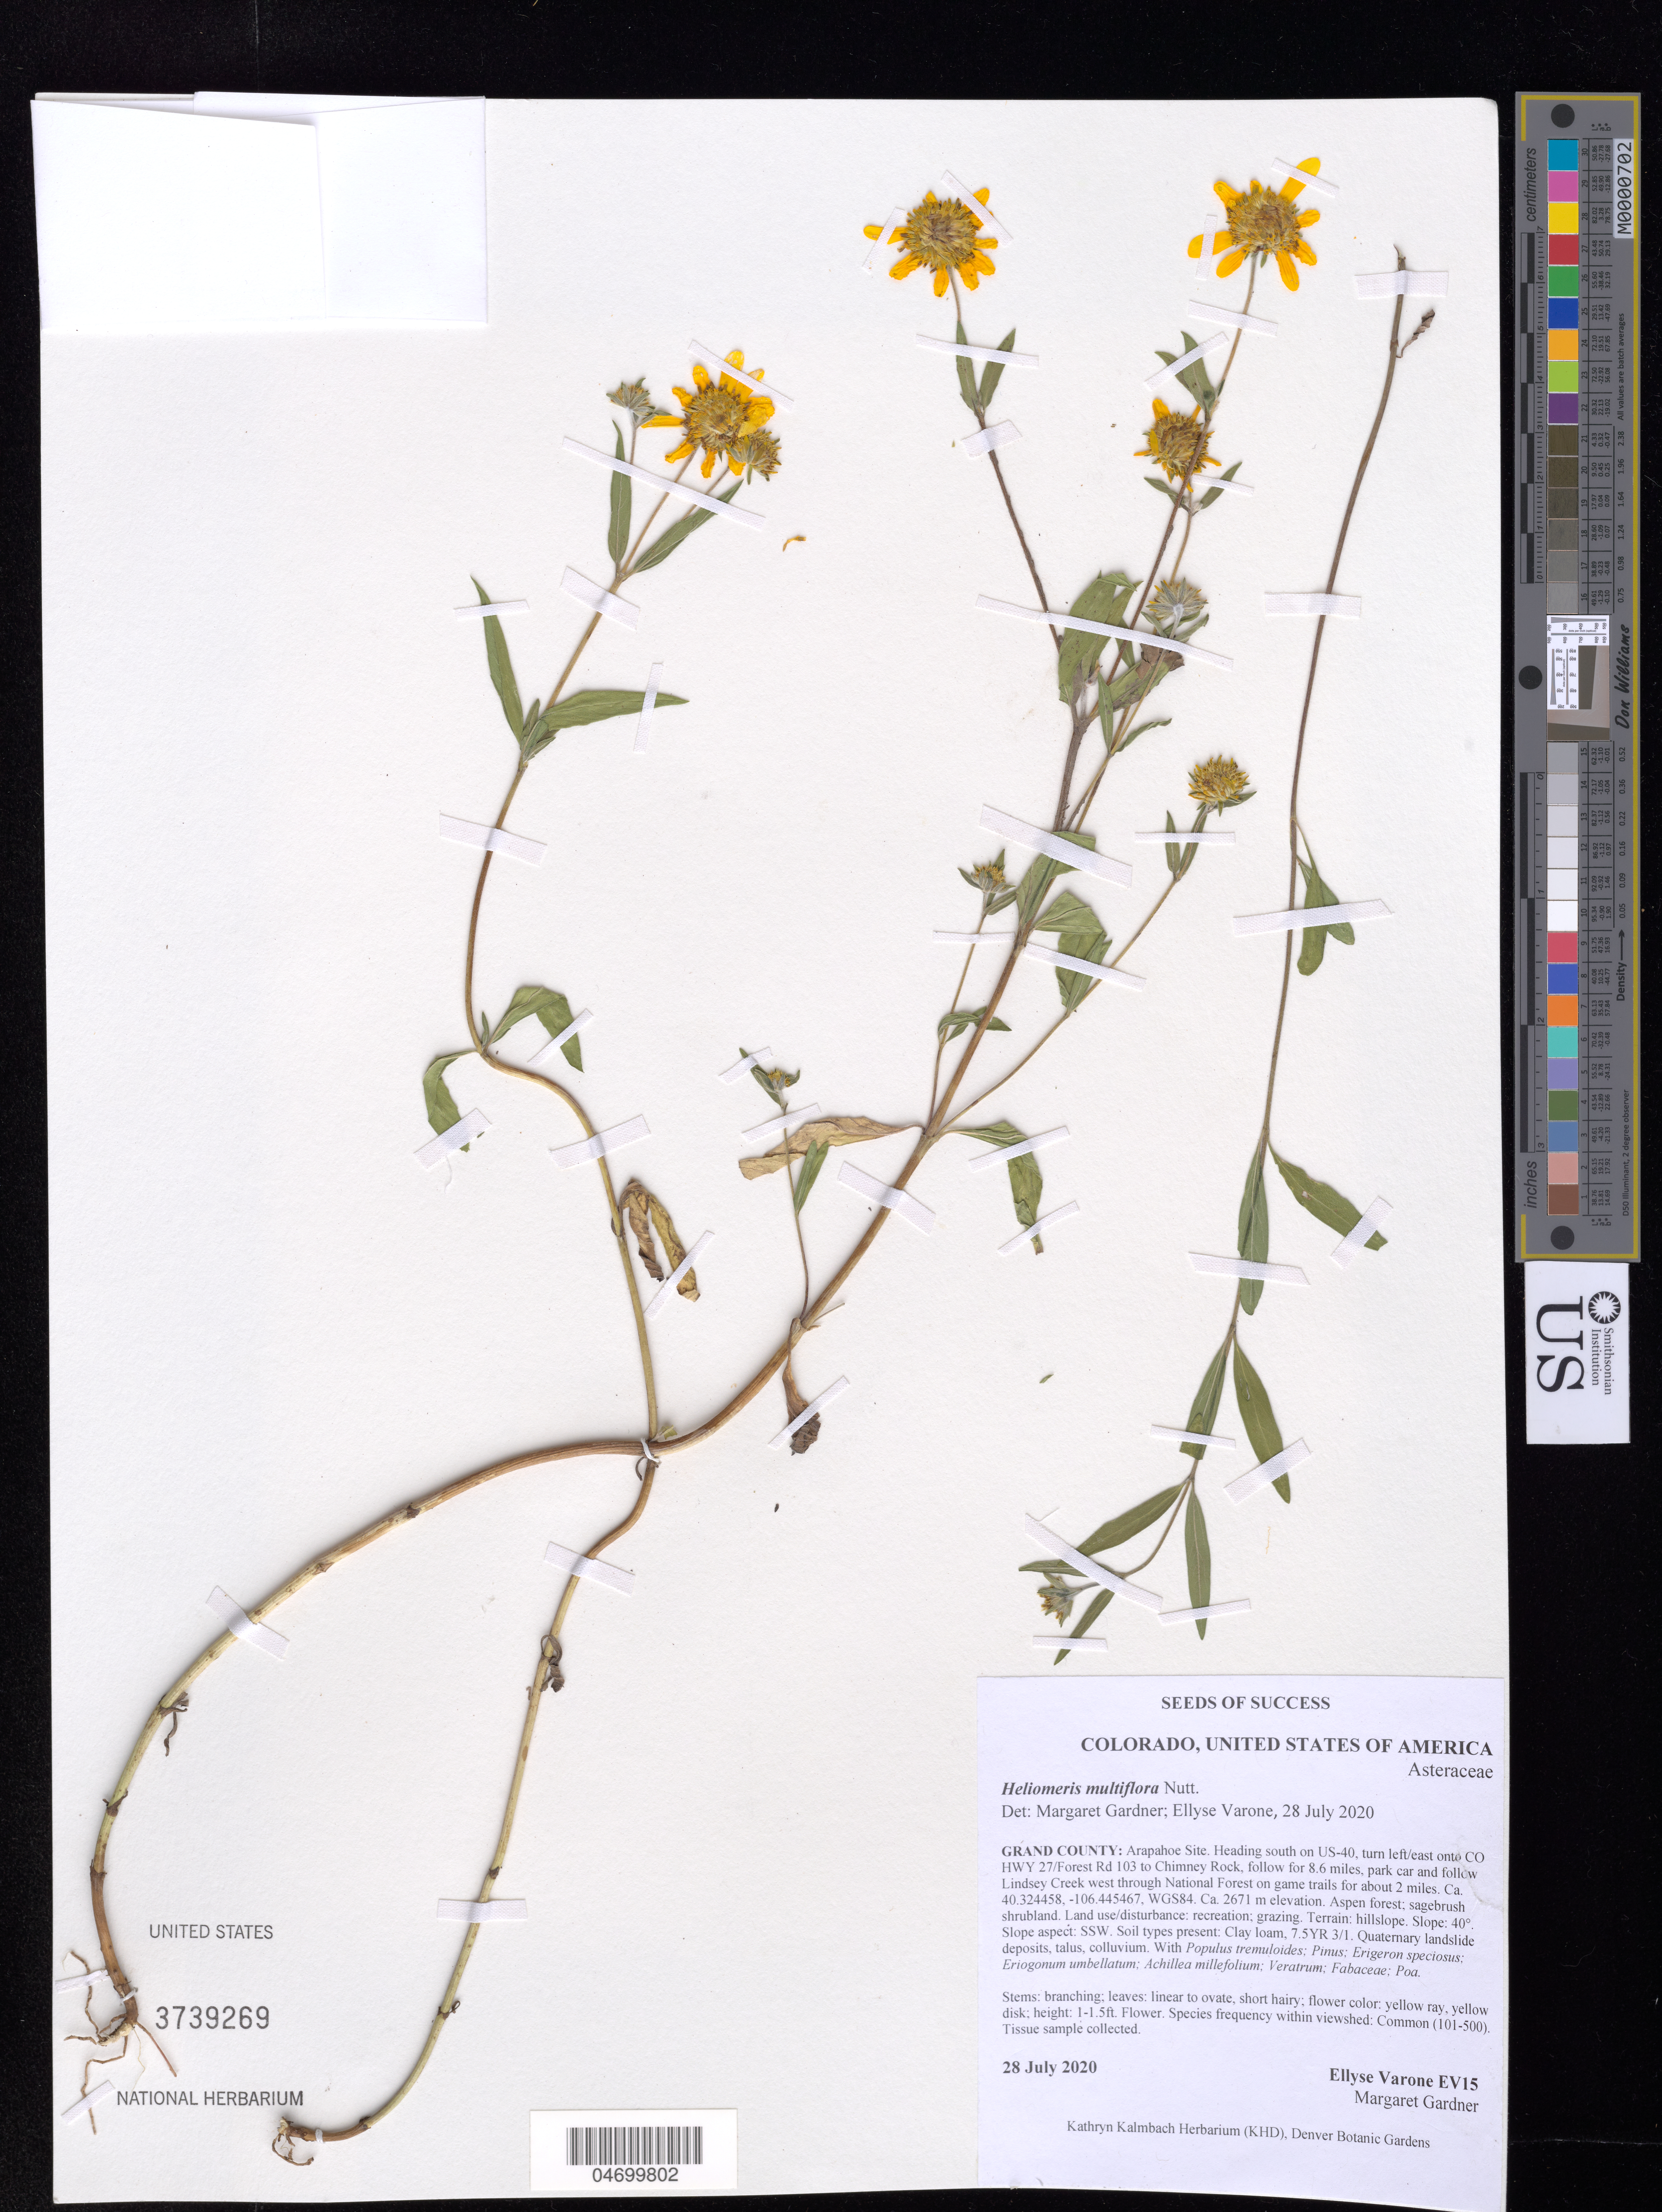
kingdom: Plantae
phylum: Tracheophyta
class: Magnoliopsida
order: Asterales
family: Asteraceae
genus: Heliomeris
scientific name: Heliomeris multiflora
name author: Nutt.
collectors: E. Varone & M. Gardner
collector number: EV15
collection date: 2020-07-28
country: United States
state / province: Colorado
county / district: Grand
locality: Arapahoe Site.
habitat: Sagebrush shrubland, aspen forest. Clay loam soil. With Poa, Pinus, Veratrum, etc.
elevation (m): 2671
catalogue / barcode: US 3739269